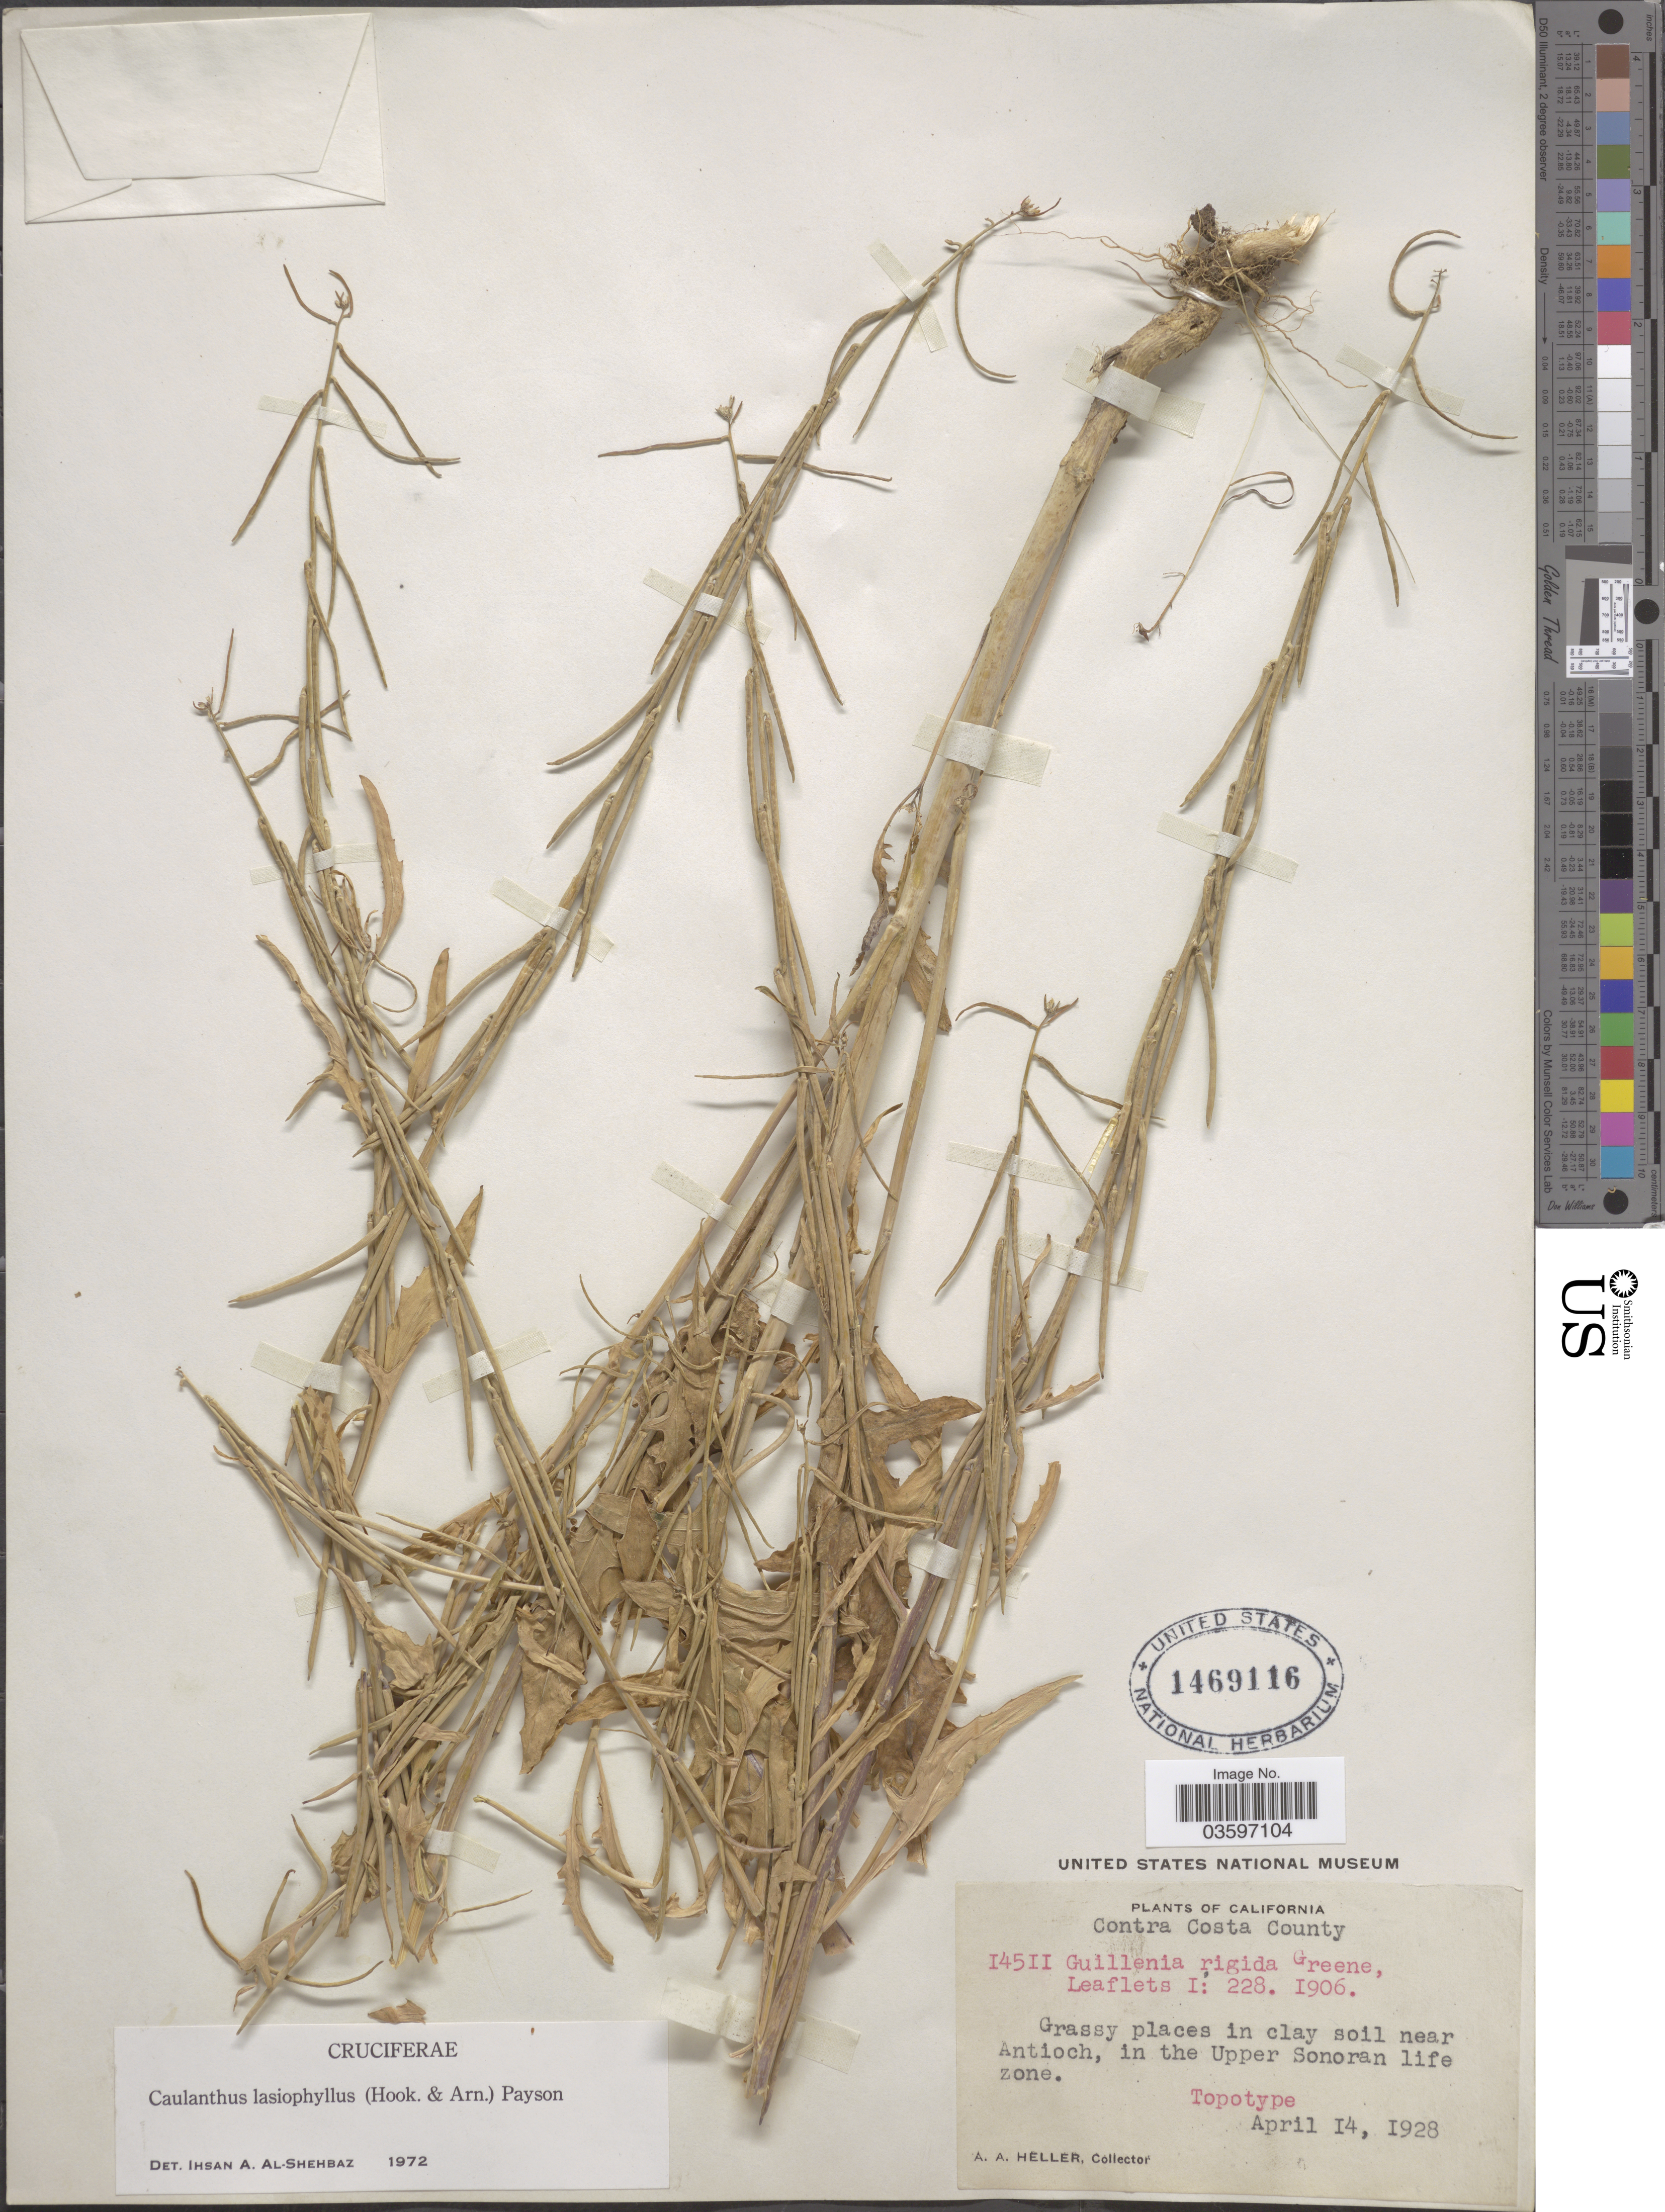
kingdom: Plantae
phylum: Tracheophyta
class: Magnoliopsida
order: Brassicales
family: Brassicaceae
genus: Caulanthus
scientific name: Caulanthus lasiophyllus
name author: (Hook. & Arn.) Payson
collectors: A. A. Heller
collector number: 14511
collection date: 1928-04-14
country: United States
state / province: California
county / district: Contra Costa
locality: Contra Costa County. Grassy places in clay soil near Antioch, in the Upper Sonoran life zone.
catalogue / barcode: US 1469116